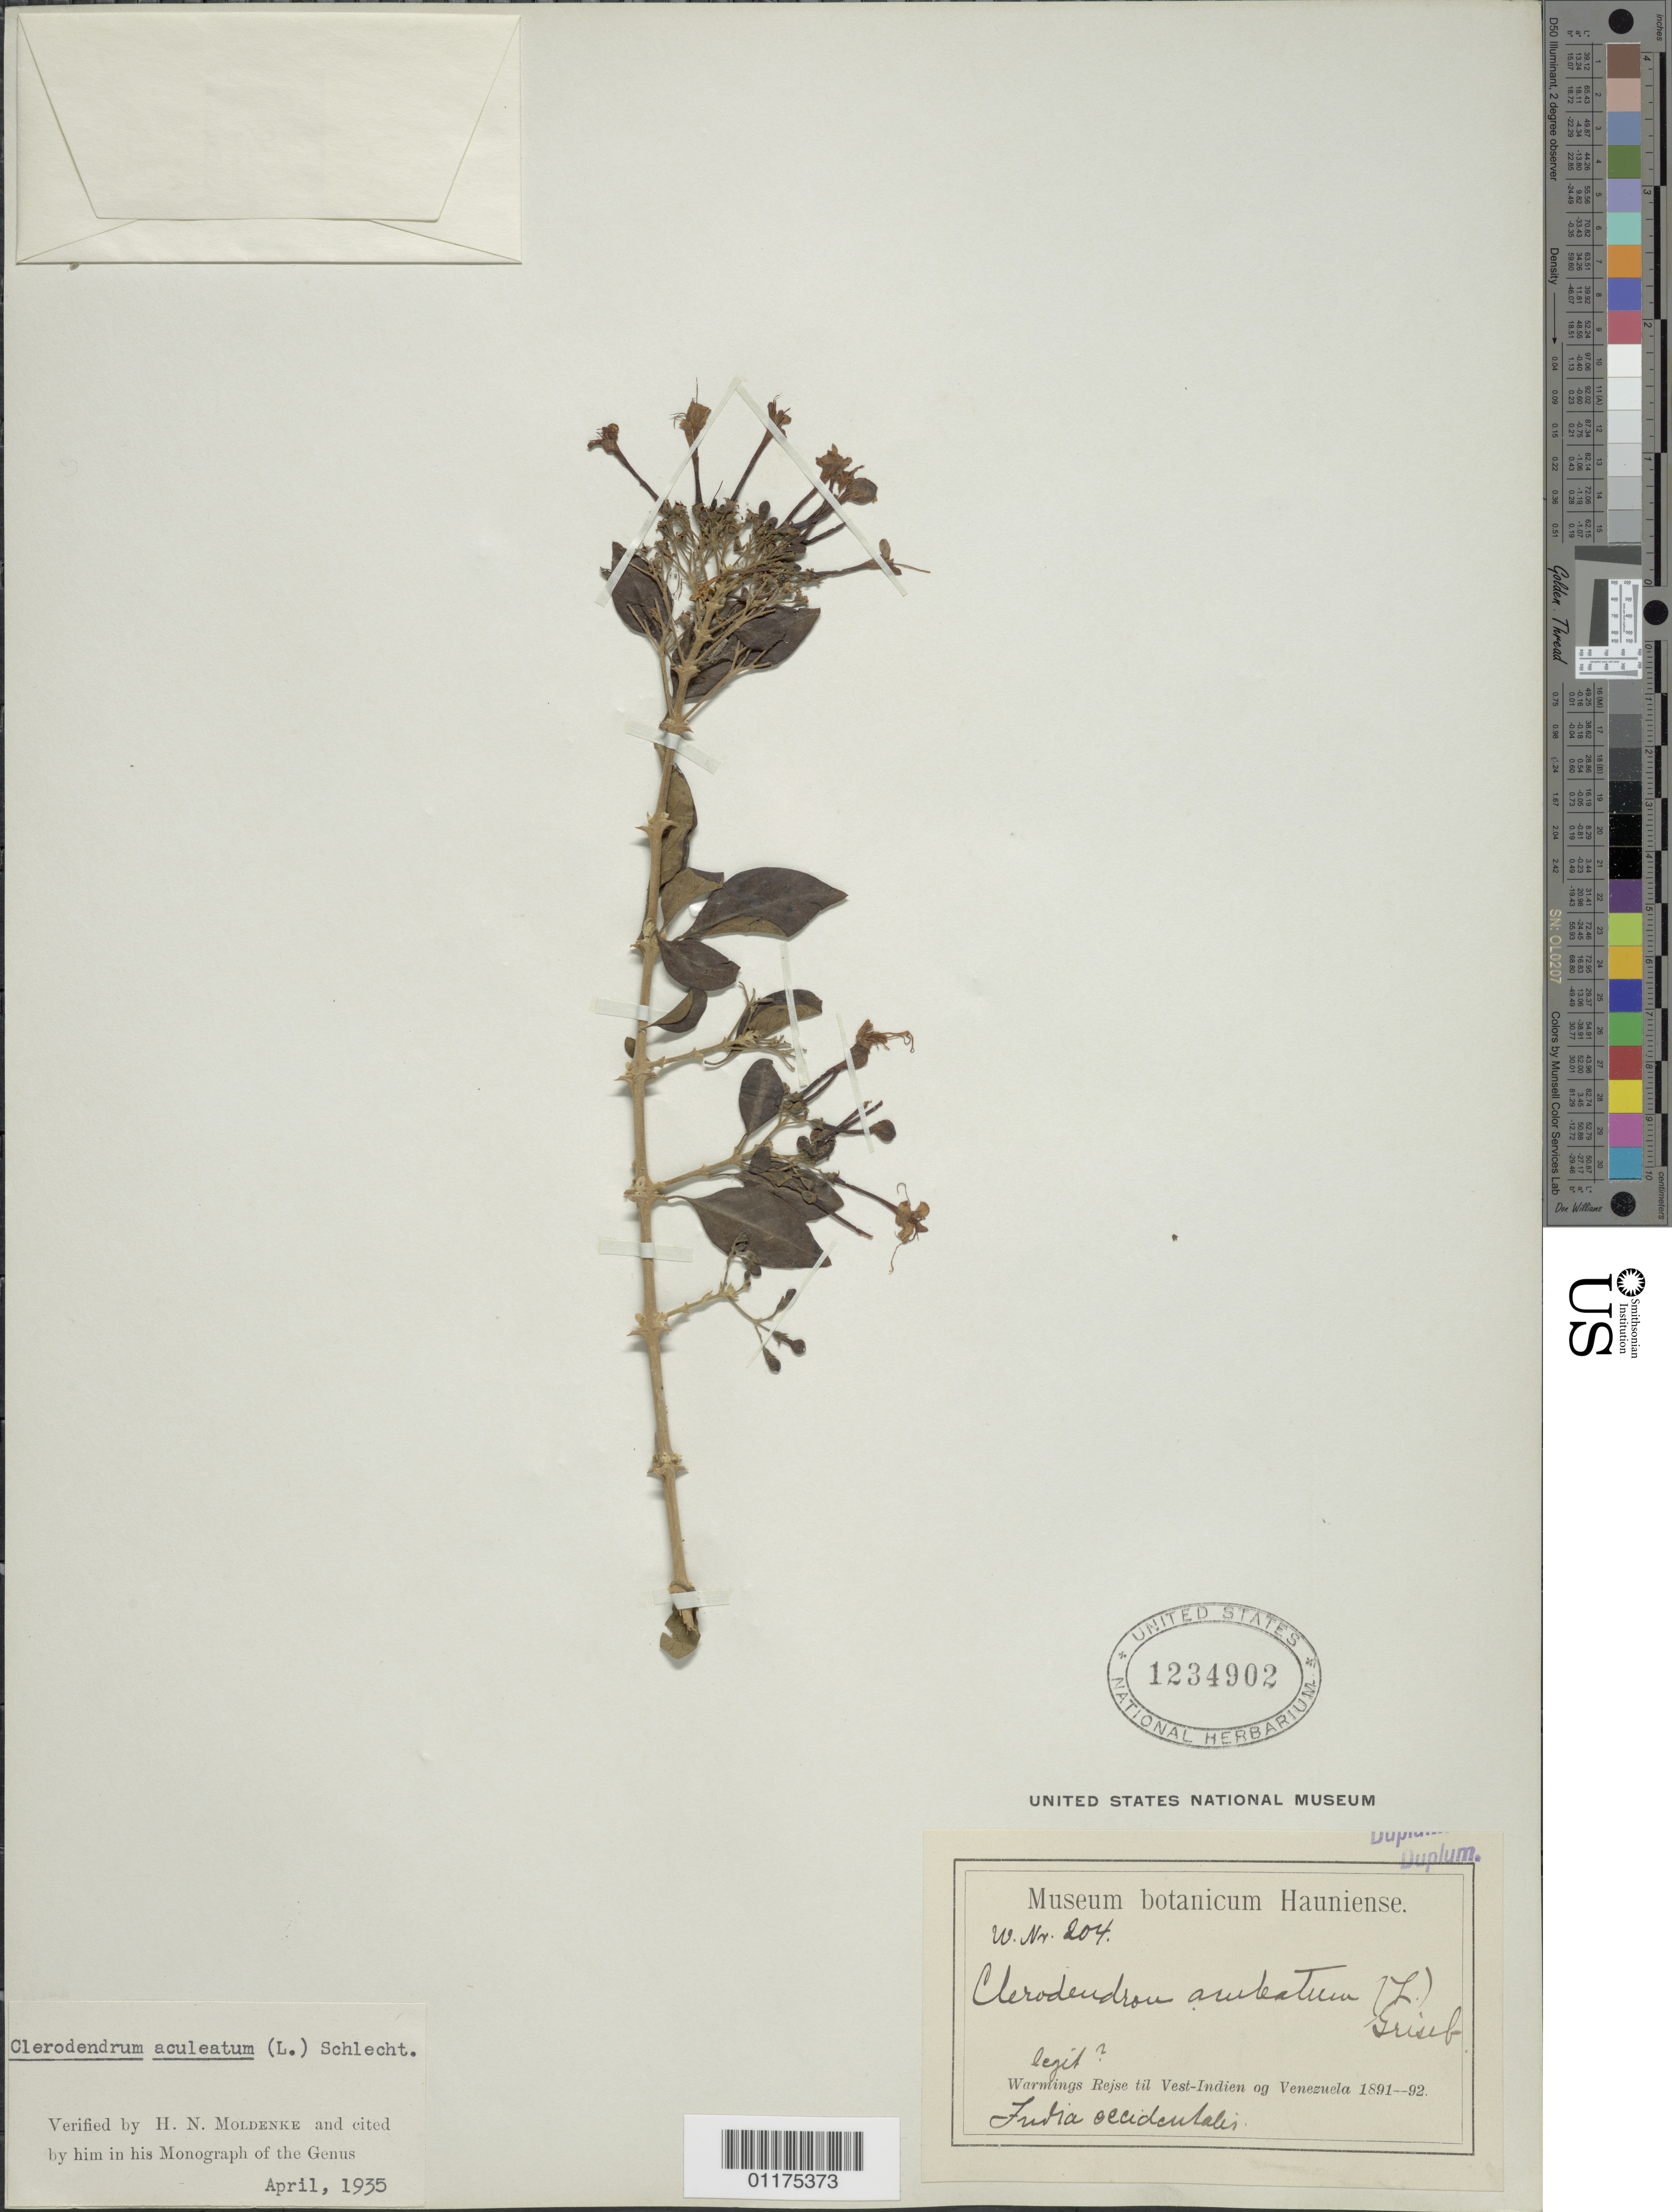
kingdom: Plantae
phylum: Tracheophyta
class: Magnoliopsida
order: Lamiales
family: Lamiaceae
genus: Clerodendrum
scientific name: Clerodendrum aculeatum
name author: (L.) Schltdl.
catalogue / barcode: US 1234902